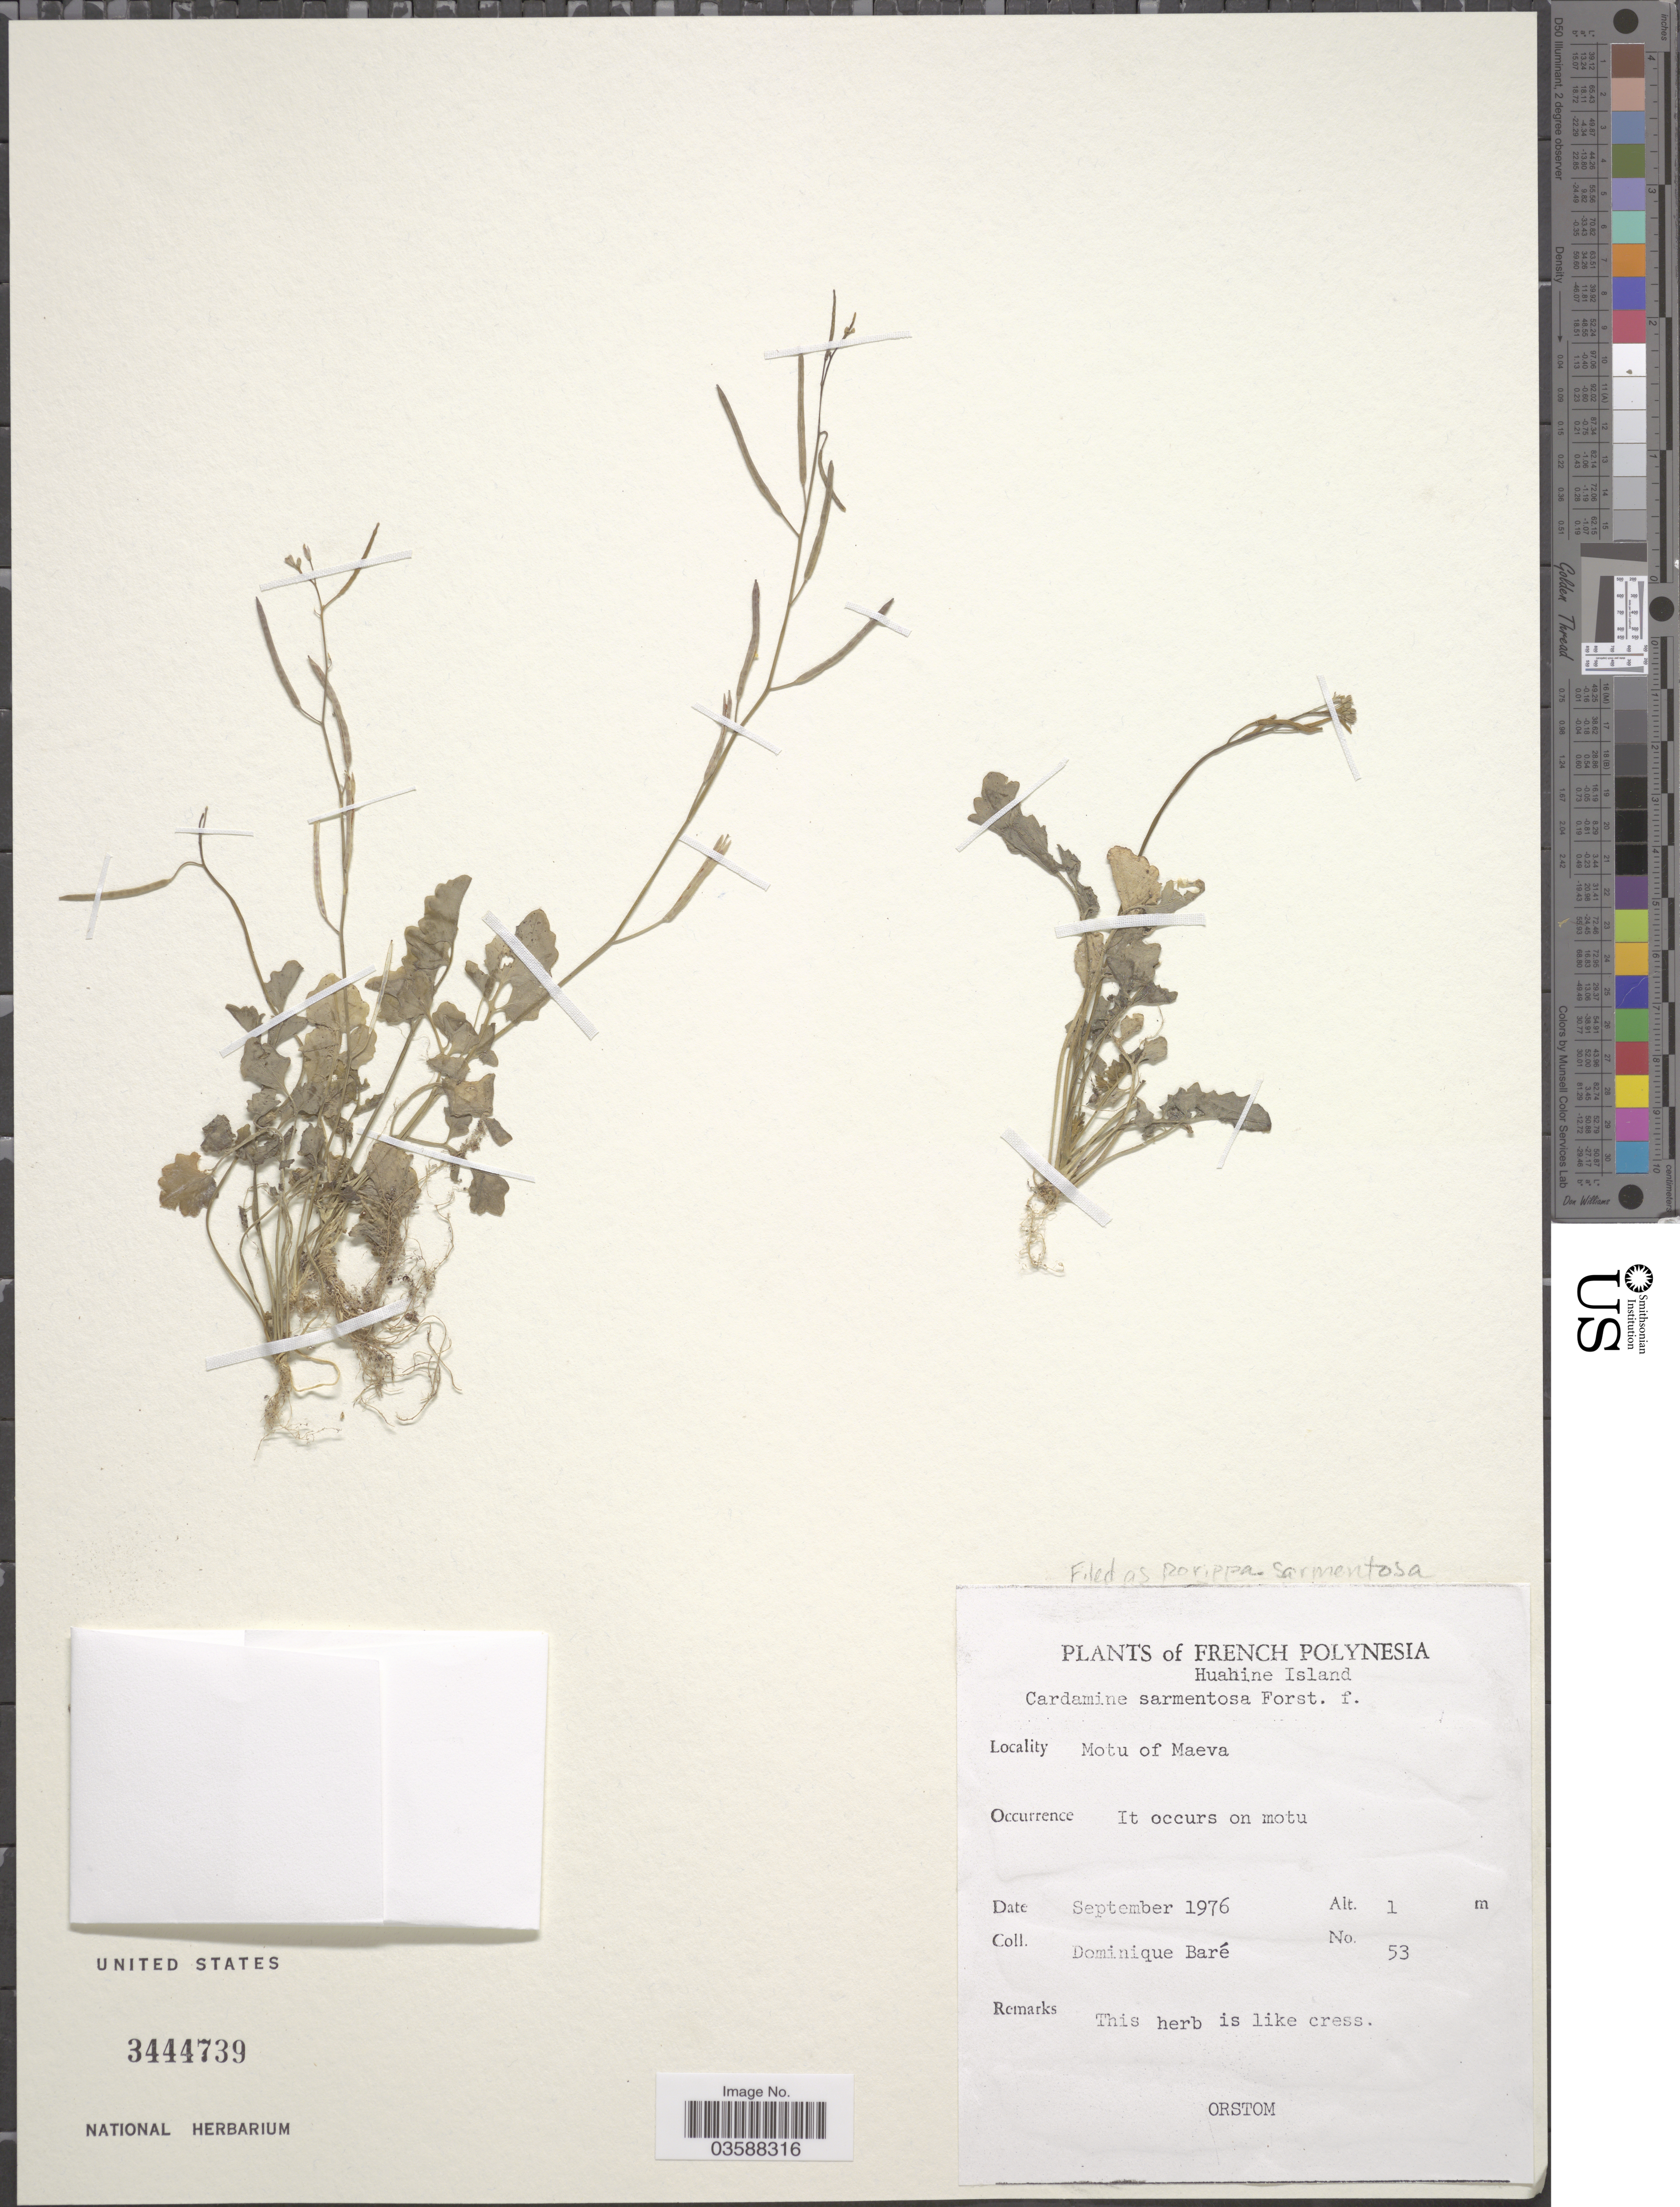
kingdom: Plantae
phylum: Tracheophyta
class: Magnoliopsida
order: Brassicales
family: Brassicaceae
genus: Rorippa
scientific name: Rorippa sarmentosa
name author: (Sol. ex G. Forst.) J.F. Macbr.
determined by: Strong, M. T., (US), Smithsonian Institution - National Museum of Natural History (UNITED STATES)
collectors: D. Baré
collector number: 53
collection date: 1976-09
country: French Polynesia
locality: Huahine Island. Motu of Maeva.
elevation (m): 1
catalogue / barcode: US 3444739